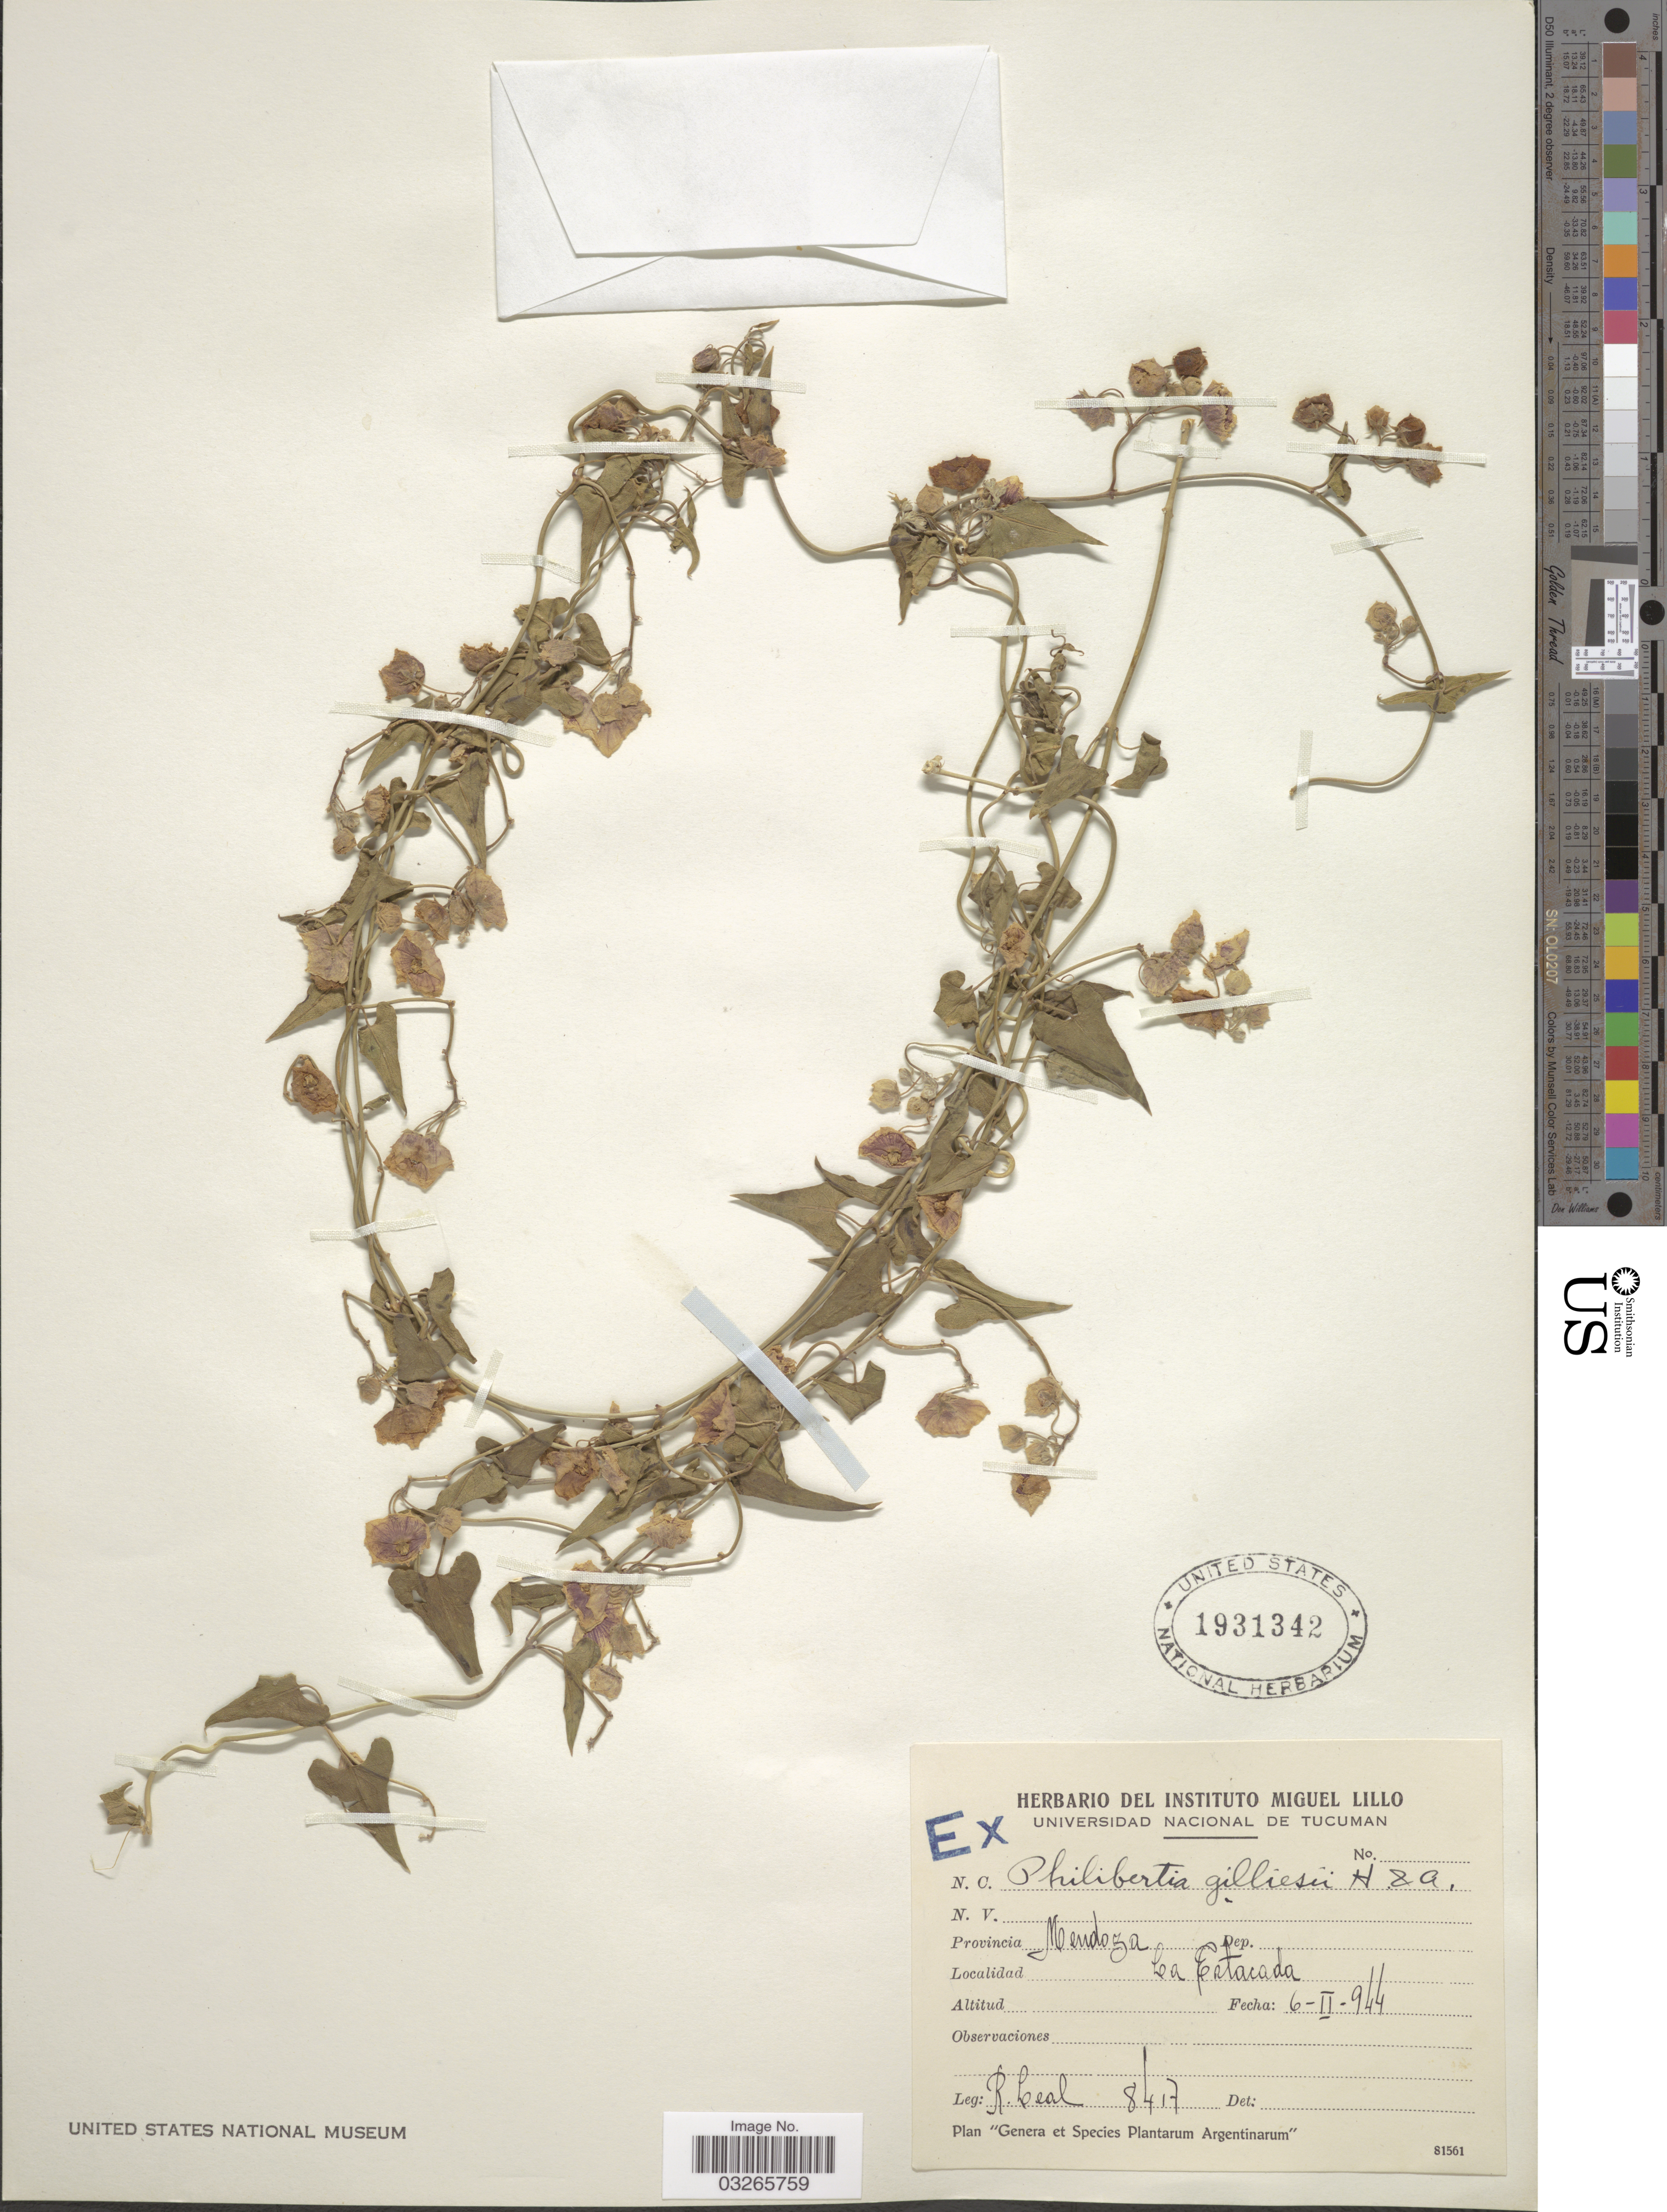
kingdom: Plantae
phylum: Tracheophyta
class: Magnoliopsida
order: Gentianales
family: Apocynaceae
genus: Sarcostemma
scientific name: Sarcostemma gilliesii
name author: (Hook. & Arn.) Decne.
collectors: R. Leal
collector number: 8417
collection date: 1944-02-06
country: Argentina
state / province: Mendoza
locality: La Estacada.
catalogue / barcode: US 1931342